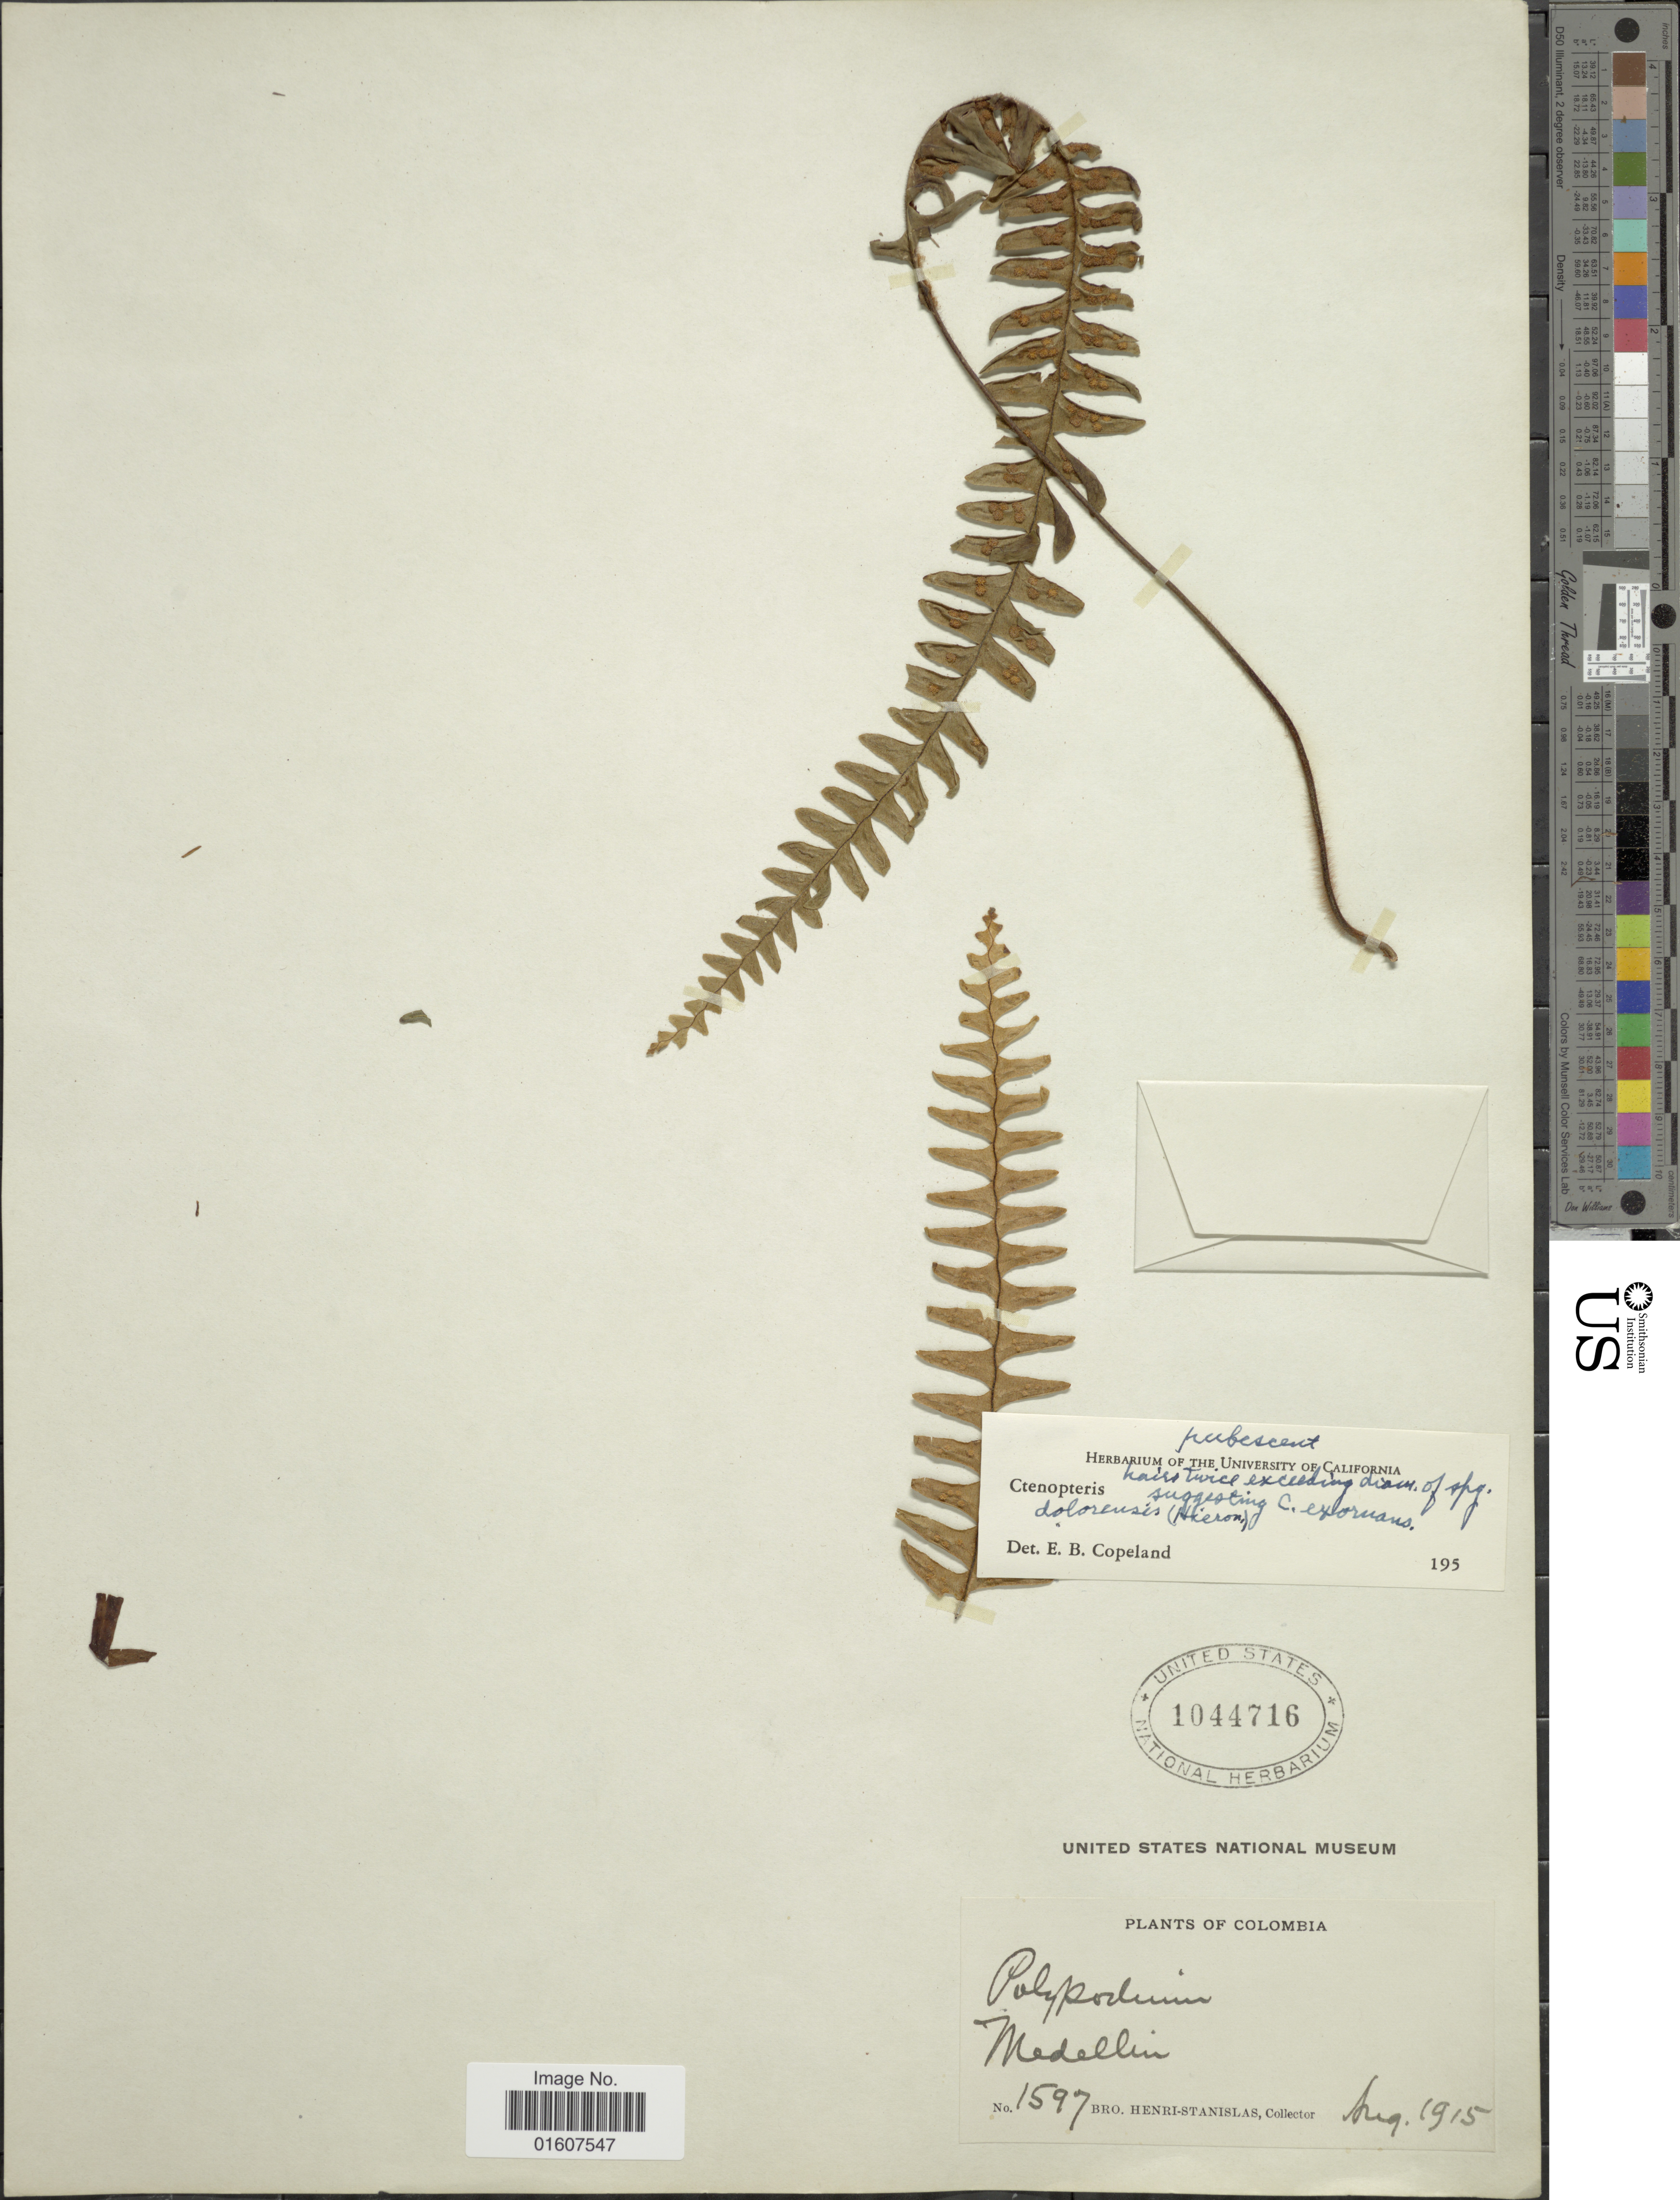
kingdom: Plantae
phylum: Tracheophyta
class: Polypodiopsida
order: Polypodiales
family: Polypodiaceae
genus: Terpsichore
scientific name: Terpsichore dolorensis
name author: (Hieron.) A.R. Sm.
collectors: Henri-Stanislas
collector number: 1597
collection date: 1915-08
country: Colombia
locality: Medellin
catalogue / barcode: US 1044716